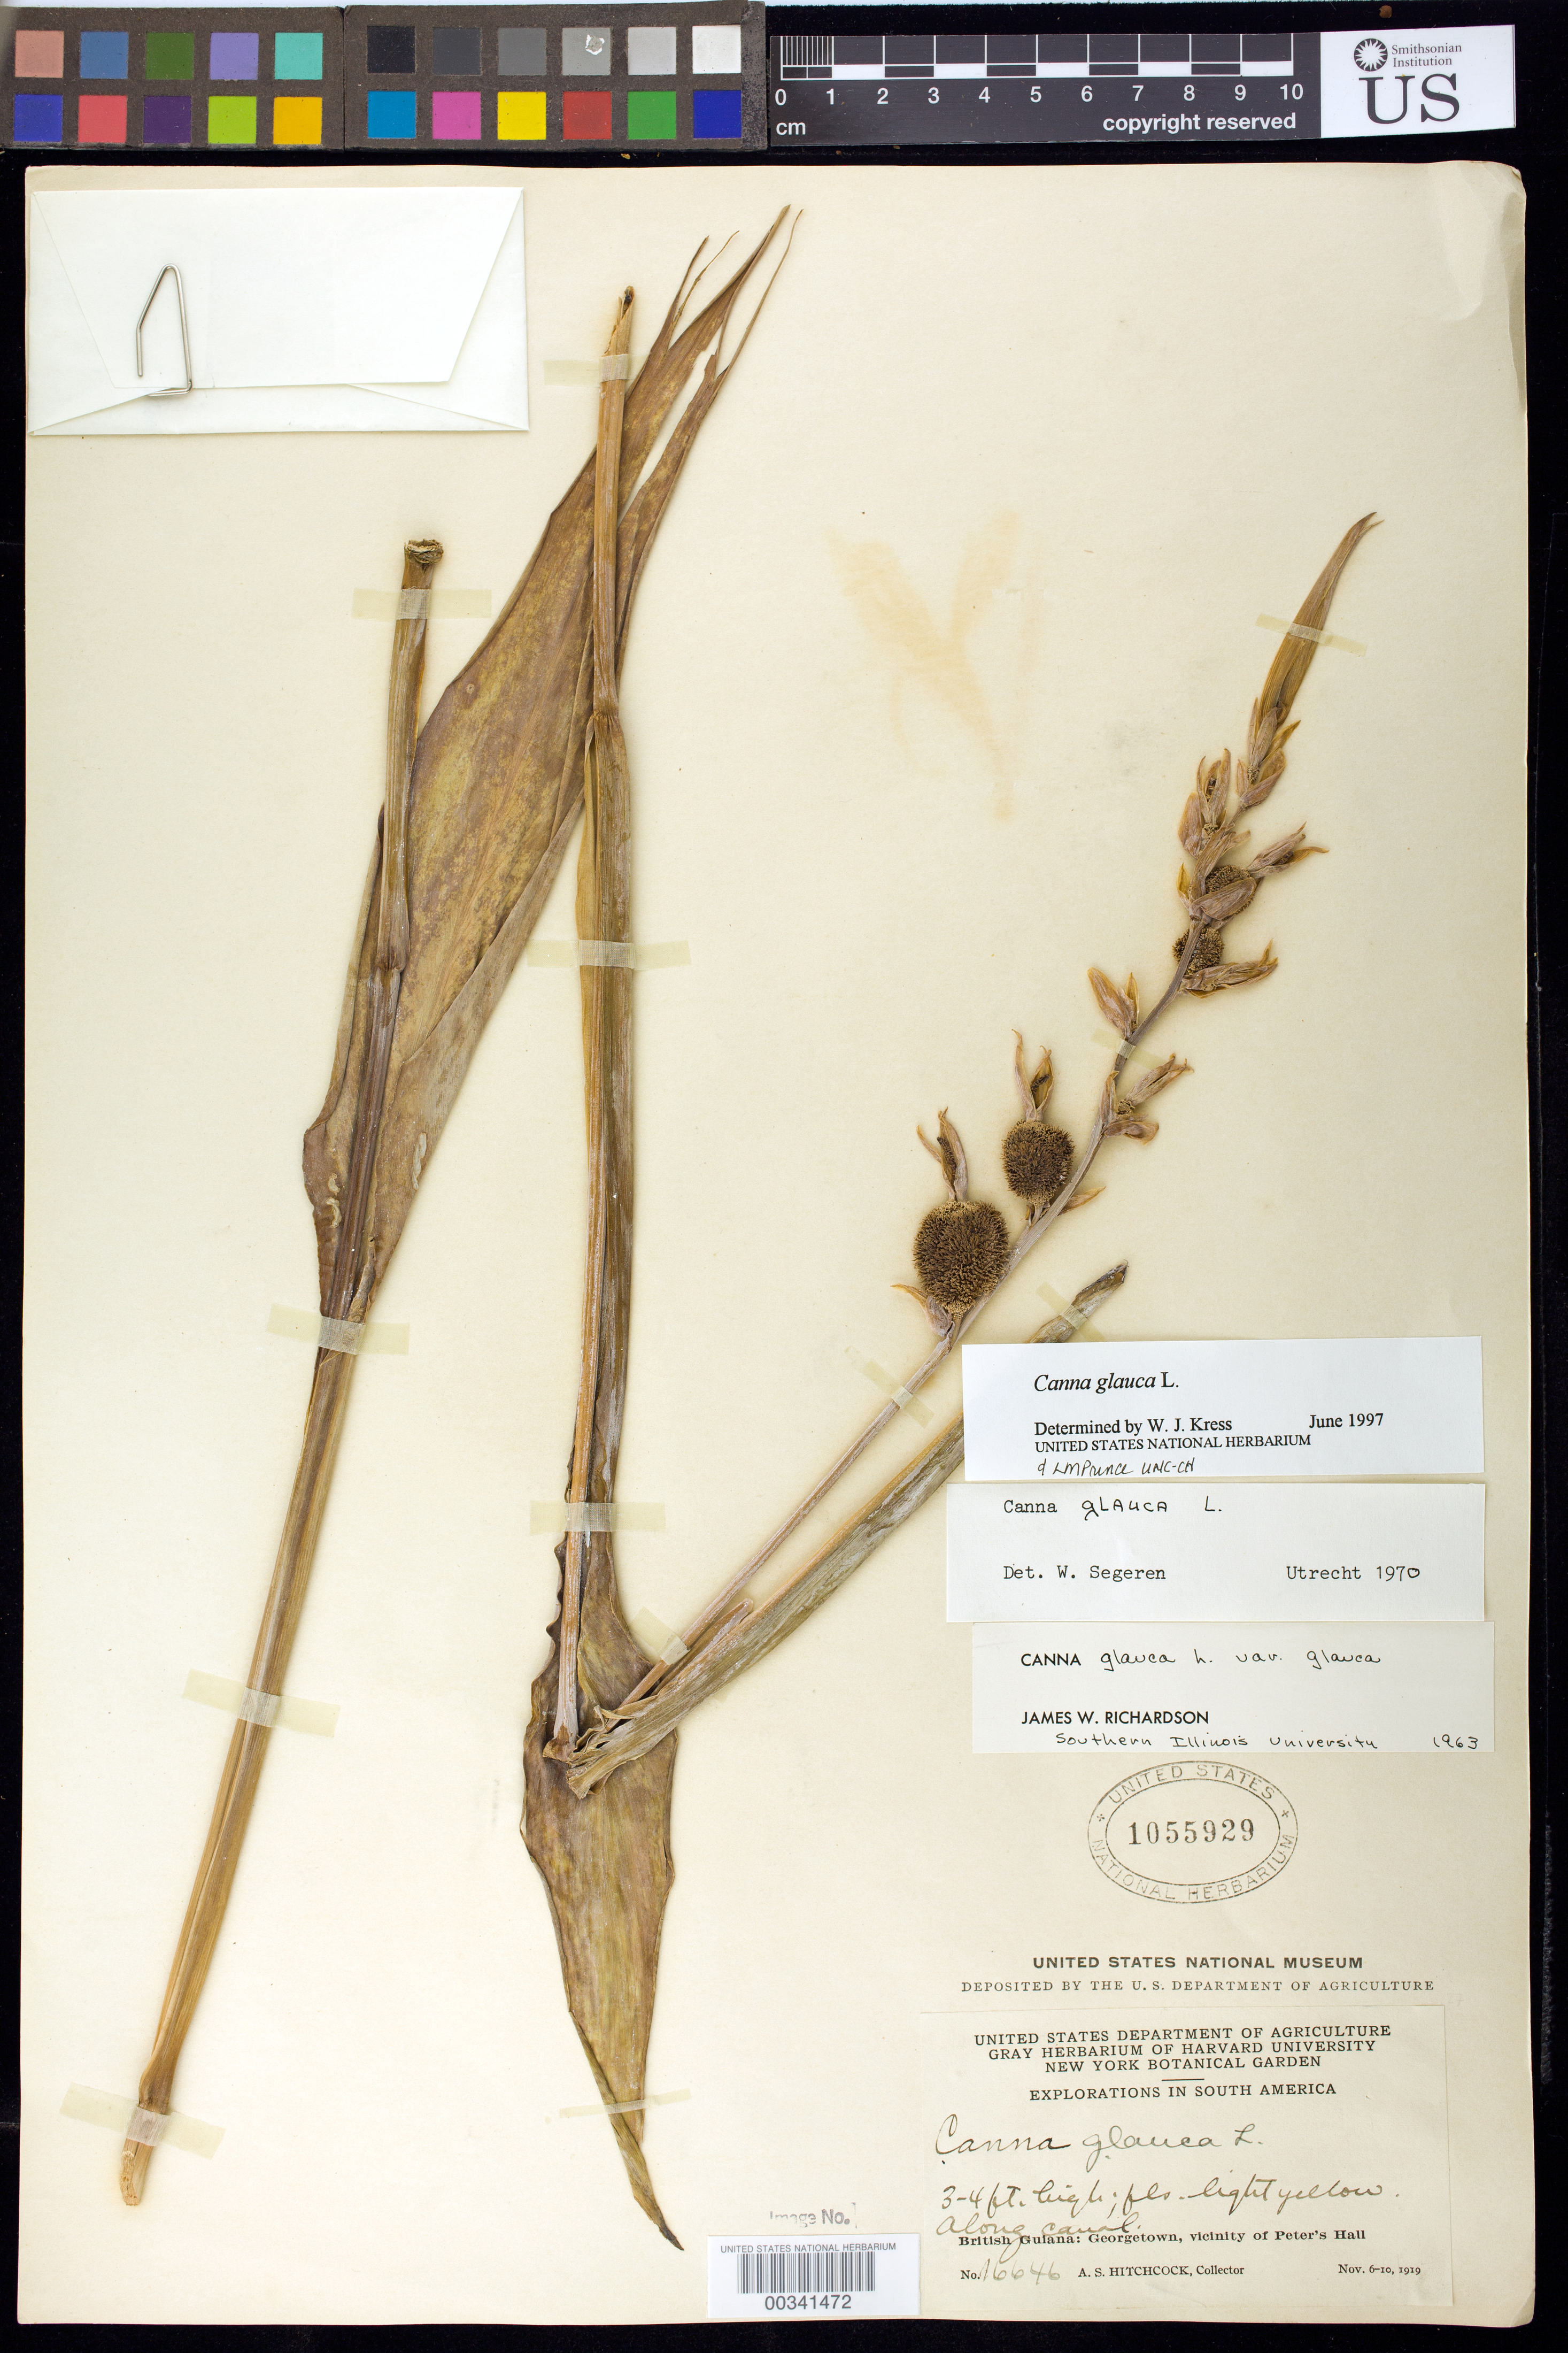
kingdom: Plantae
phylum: Tracheophyta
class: Liliopsida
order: Zingiberales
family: Cannaceae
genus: Canna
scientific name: Canna glauca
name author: L.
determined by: Kress, W. J., (US), Smithsonian Institution - National Museum of Natural History (UNITED STATES)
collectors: A. S. Hitchcock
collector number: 16646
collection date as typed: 06 Nov 1919 to 10 Nov 1919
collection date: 1919-11-06/1919-11-10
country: Guyana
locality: British guiana: georgetown, vicinity of peter's hall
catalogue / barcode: US 1055929